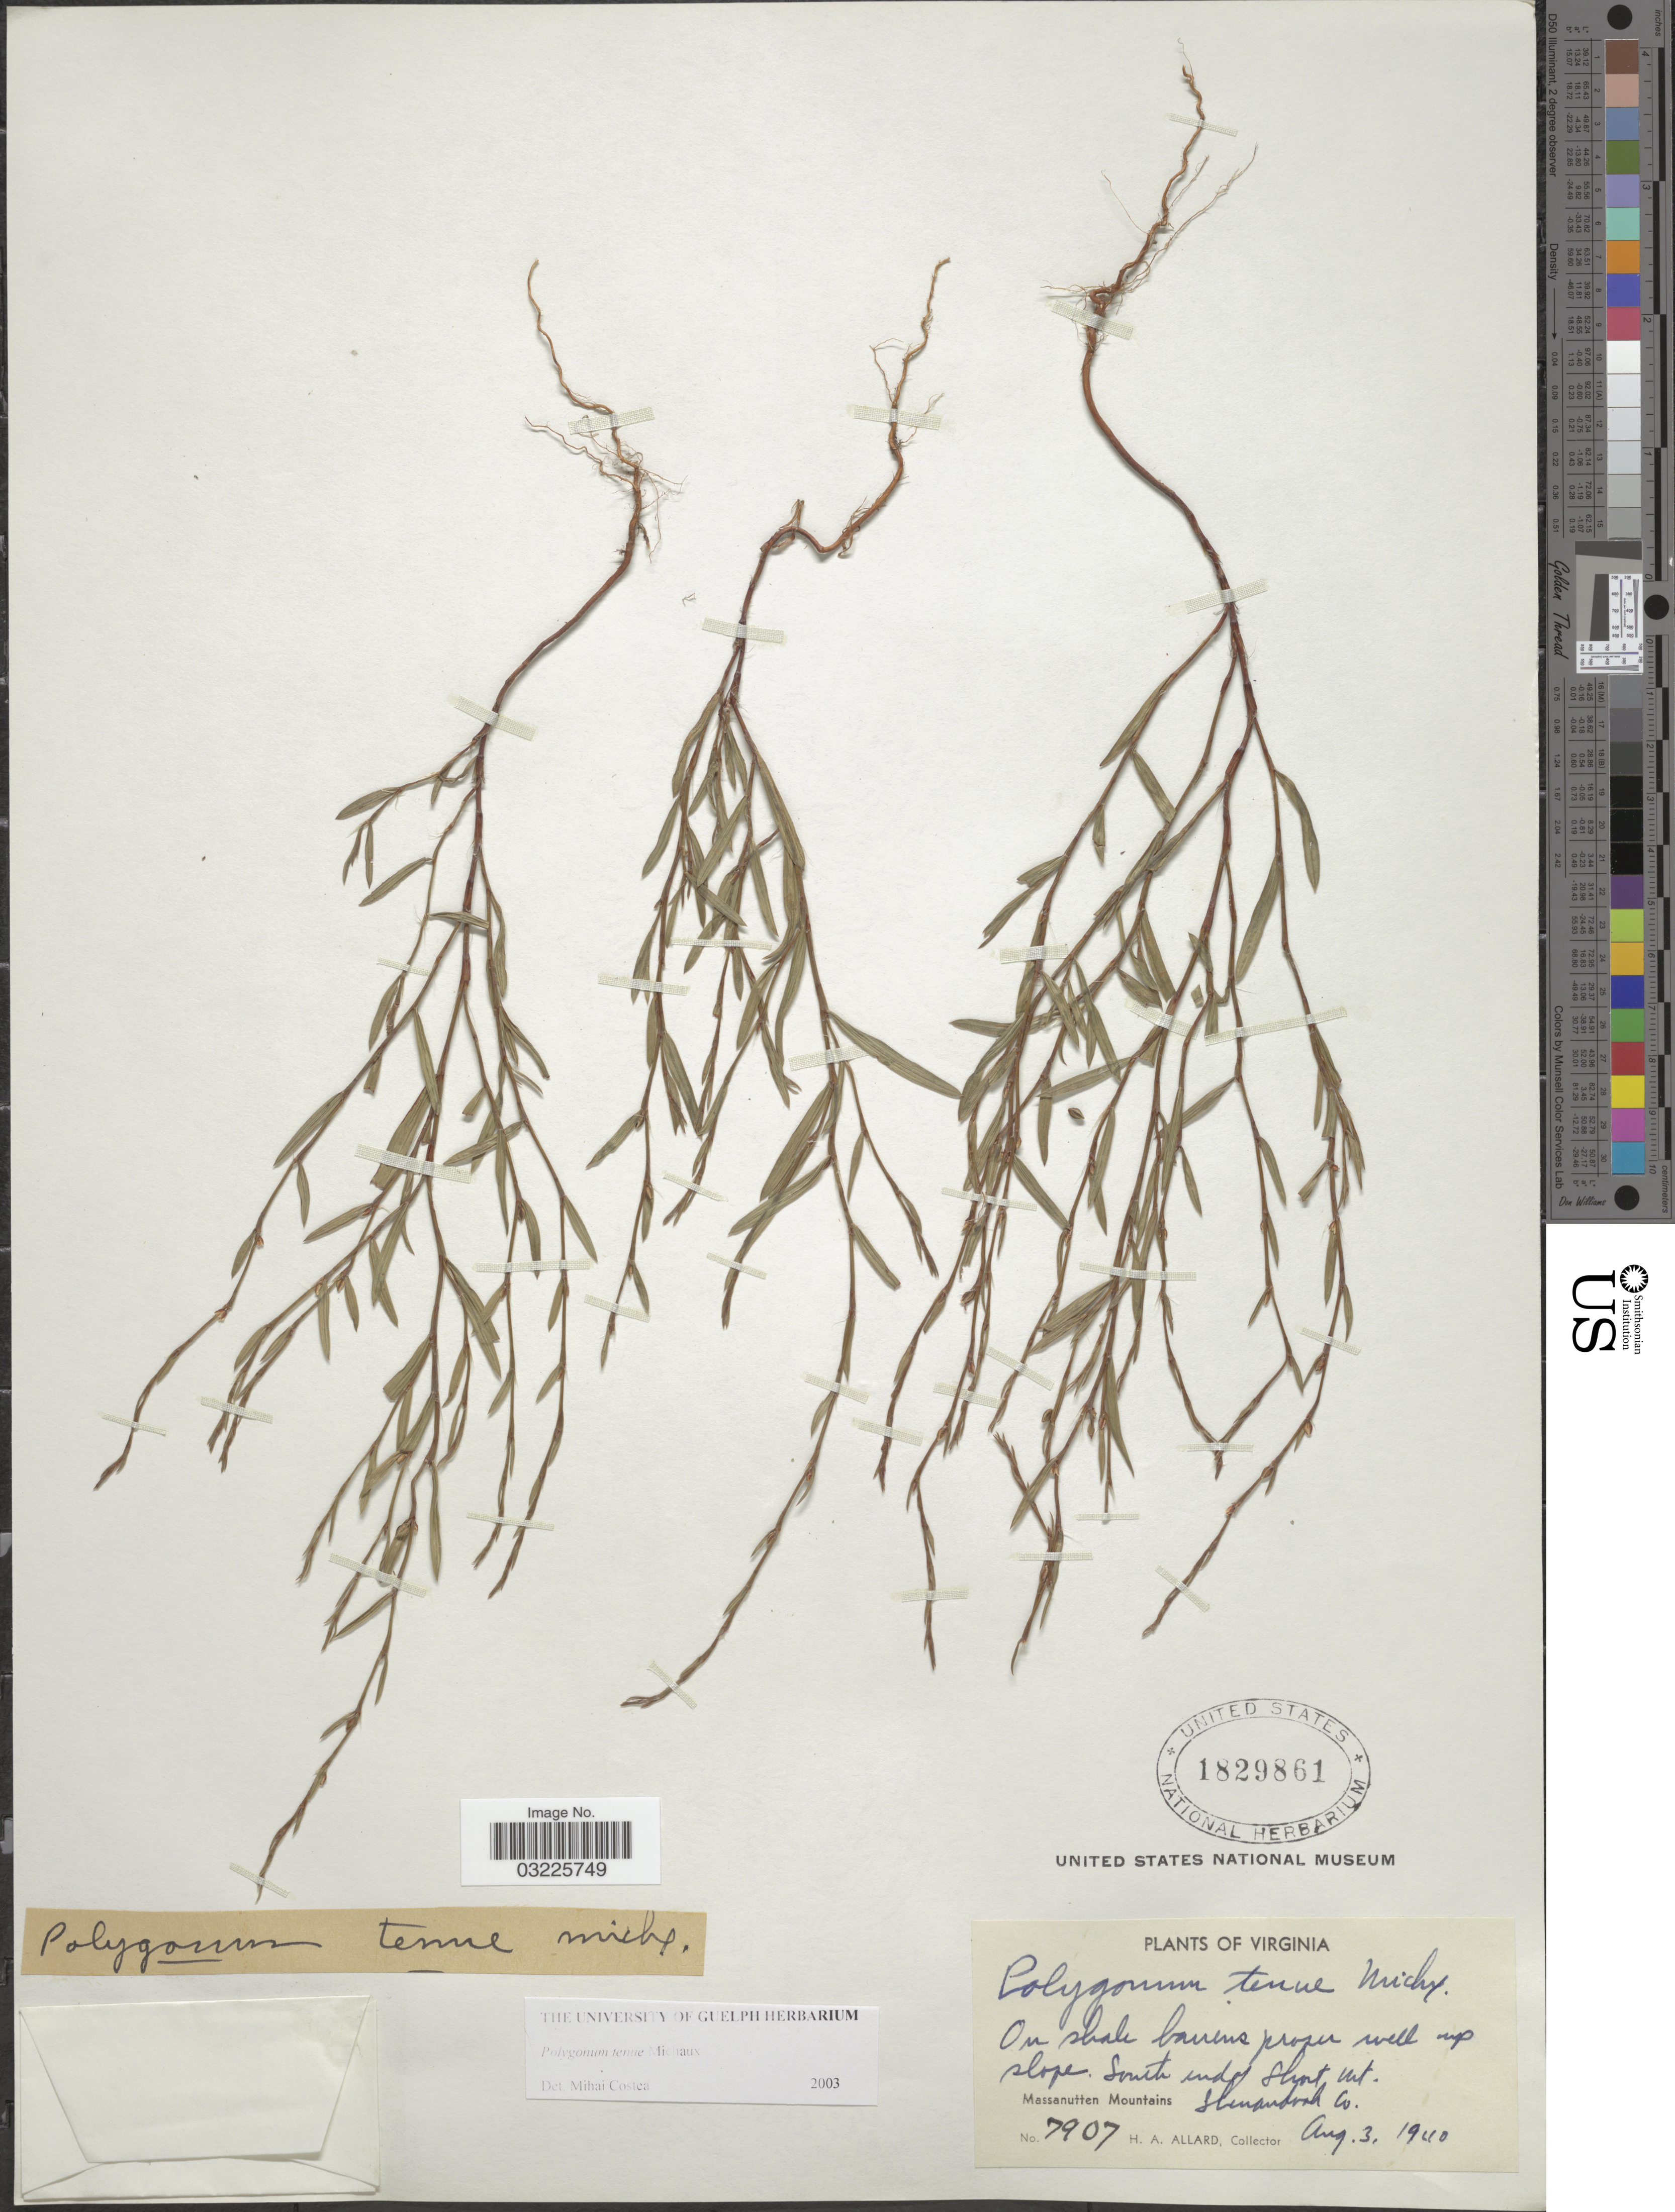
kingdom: Plantae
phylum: Tracheophyta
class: Magnoliopsida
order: Caryophyllales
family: Polygonaceae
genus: Polygonum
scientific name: Polygonum tenue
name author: F. Michx.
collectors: H. A. Allard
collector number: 7907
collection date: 1940-08-03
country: United States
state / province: Virginia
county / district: Shenandoah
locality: South end of Short Mt. Massanutten Mountains, Shenandoah Co.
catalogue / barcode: US 1829861